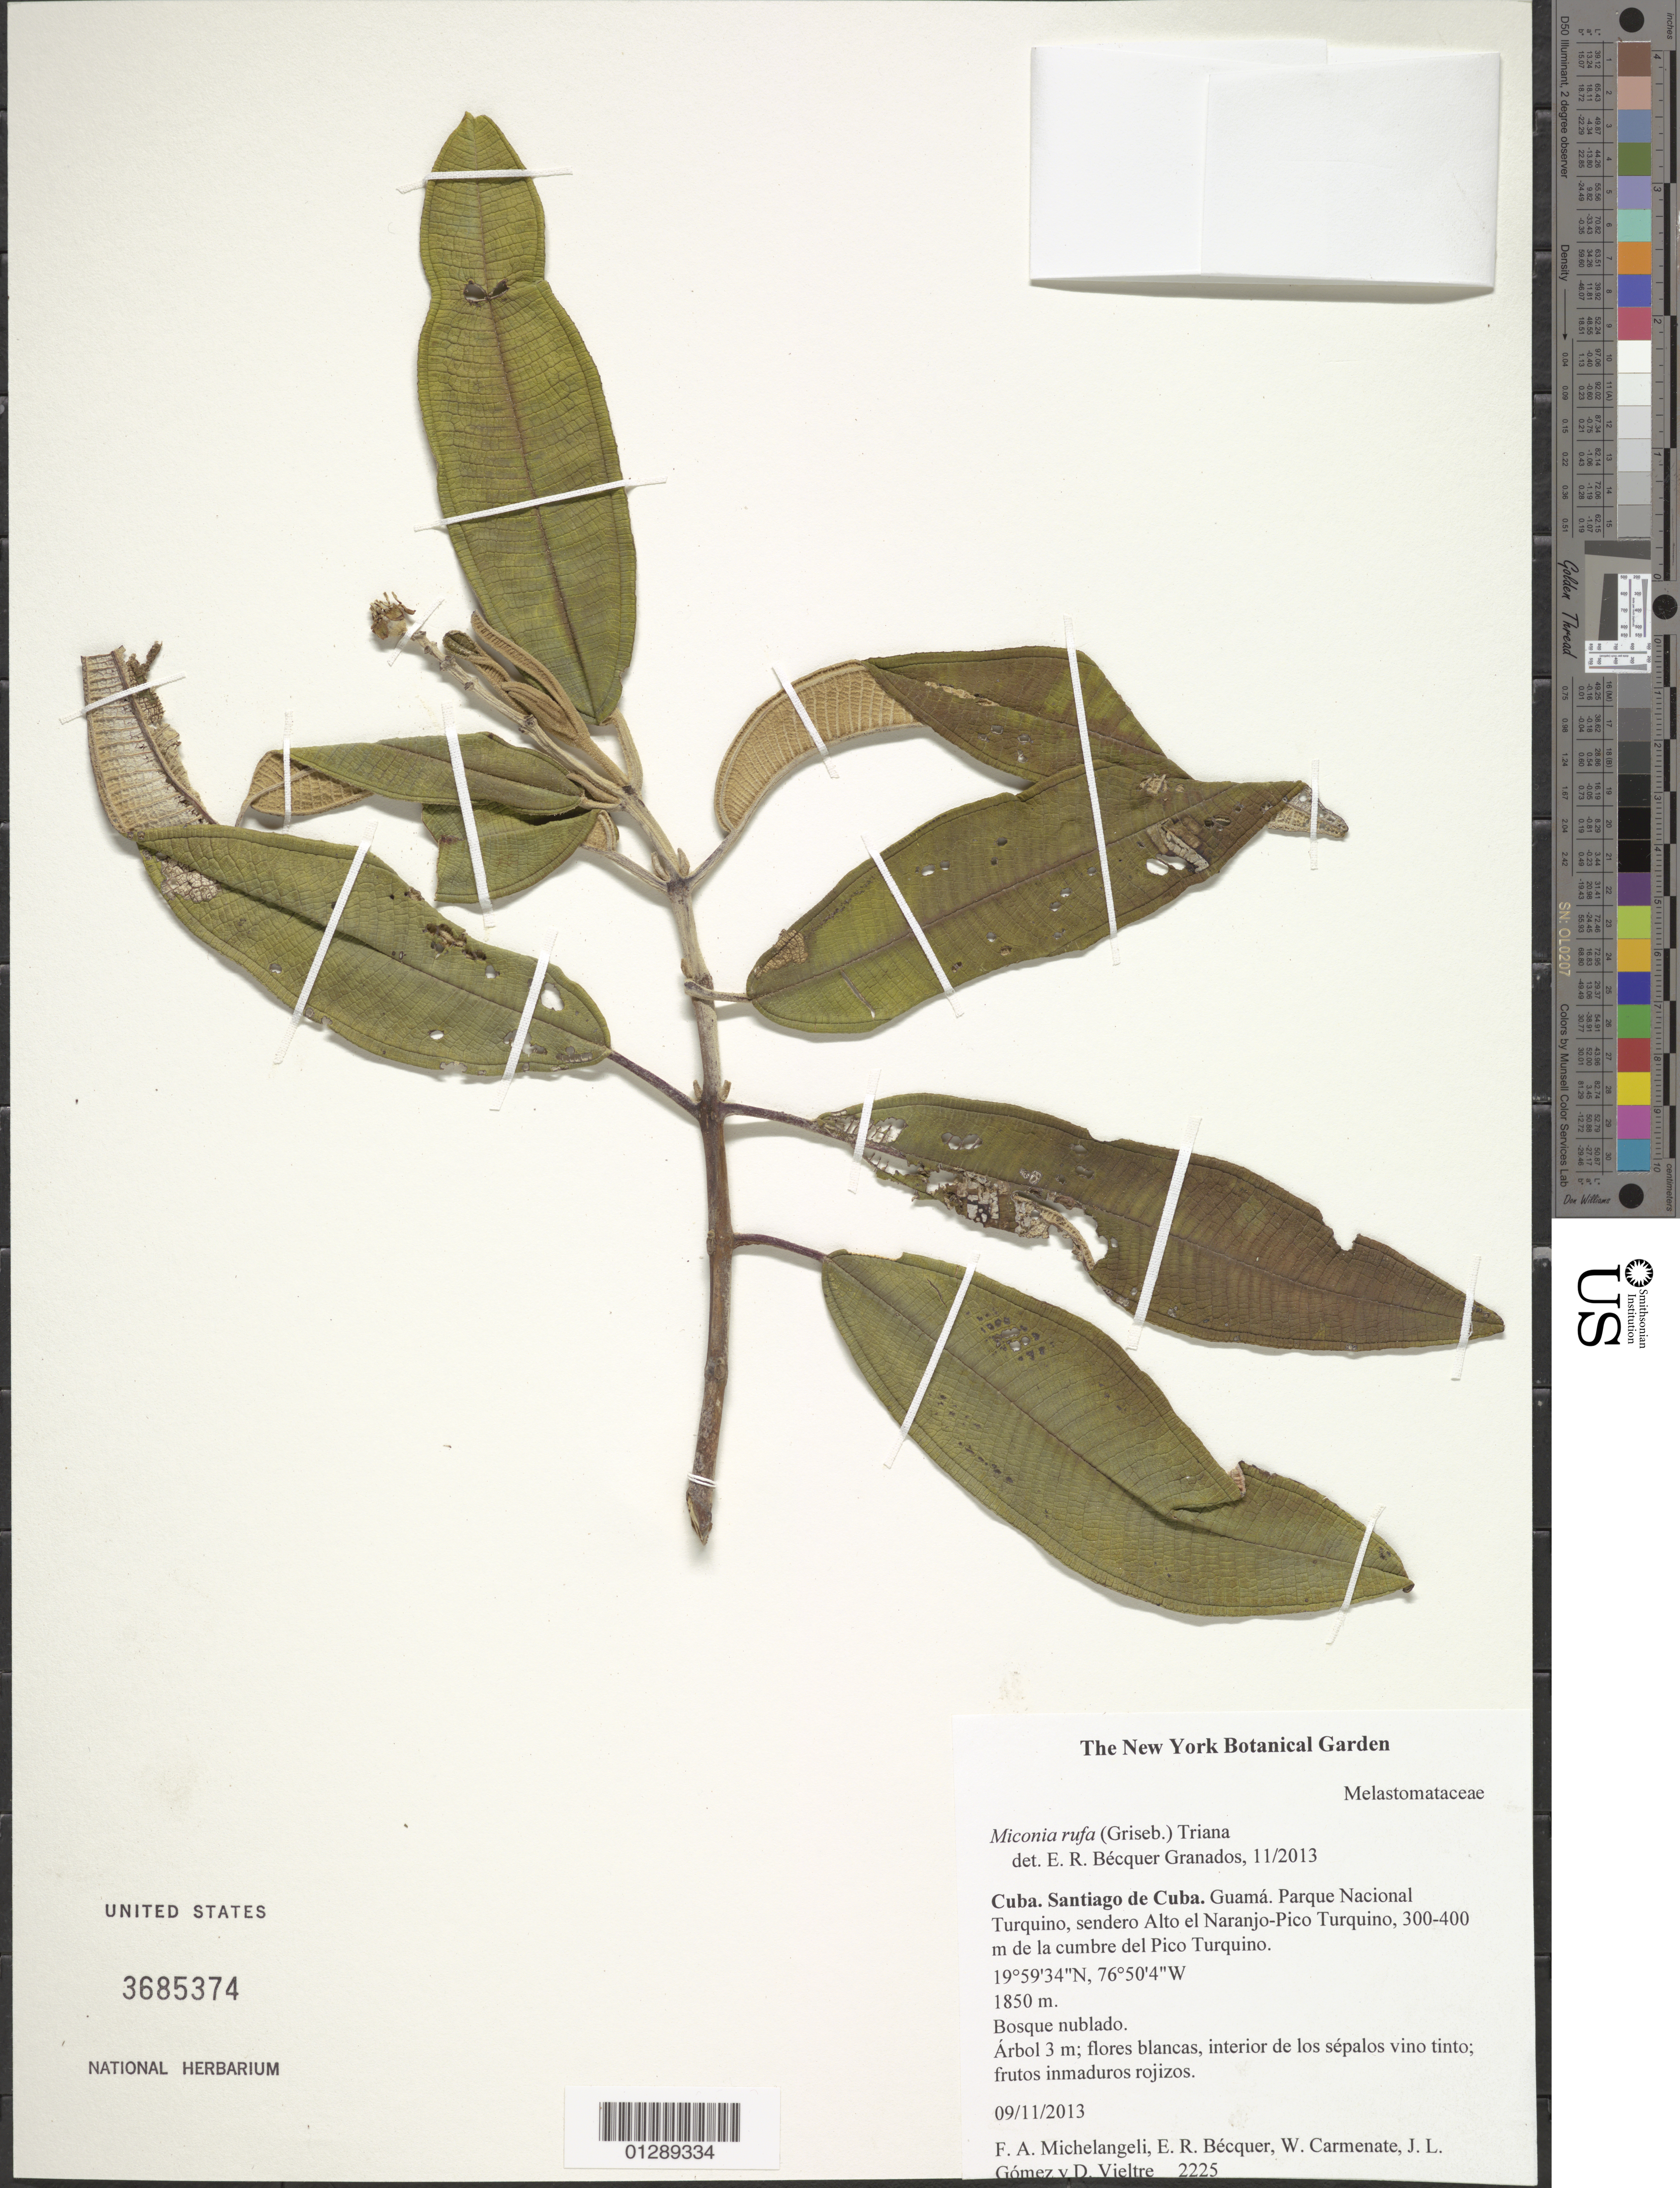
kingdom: Plantae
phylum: Tracheophyta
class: Magnoliopsida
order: Myrtales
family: Melastomataceae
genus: Miconia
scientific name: Miconia rufa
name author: (Griseb.) Triana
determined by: Bécquer Granados, E. R., (HAJB)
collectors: F. A. Michelangeli, E. R. Bécquer Granados, W. Carmenate, J. Gomez & D. Vieltre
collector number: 2225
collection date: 2013-11-09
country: Cuba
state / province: Santiago de Cuba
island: Cuba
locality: Guamá. Parque Nacional Turquino, sendero Alto el Naranjo-Pico Turquino, 300-400 m de la cumbre del Pico Turquino.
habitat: Bosque nublado.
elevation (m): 1850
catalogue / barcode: US 3685374